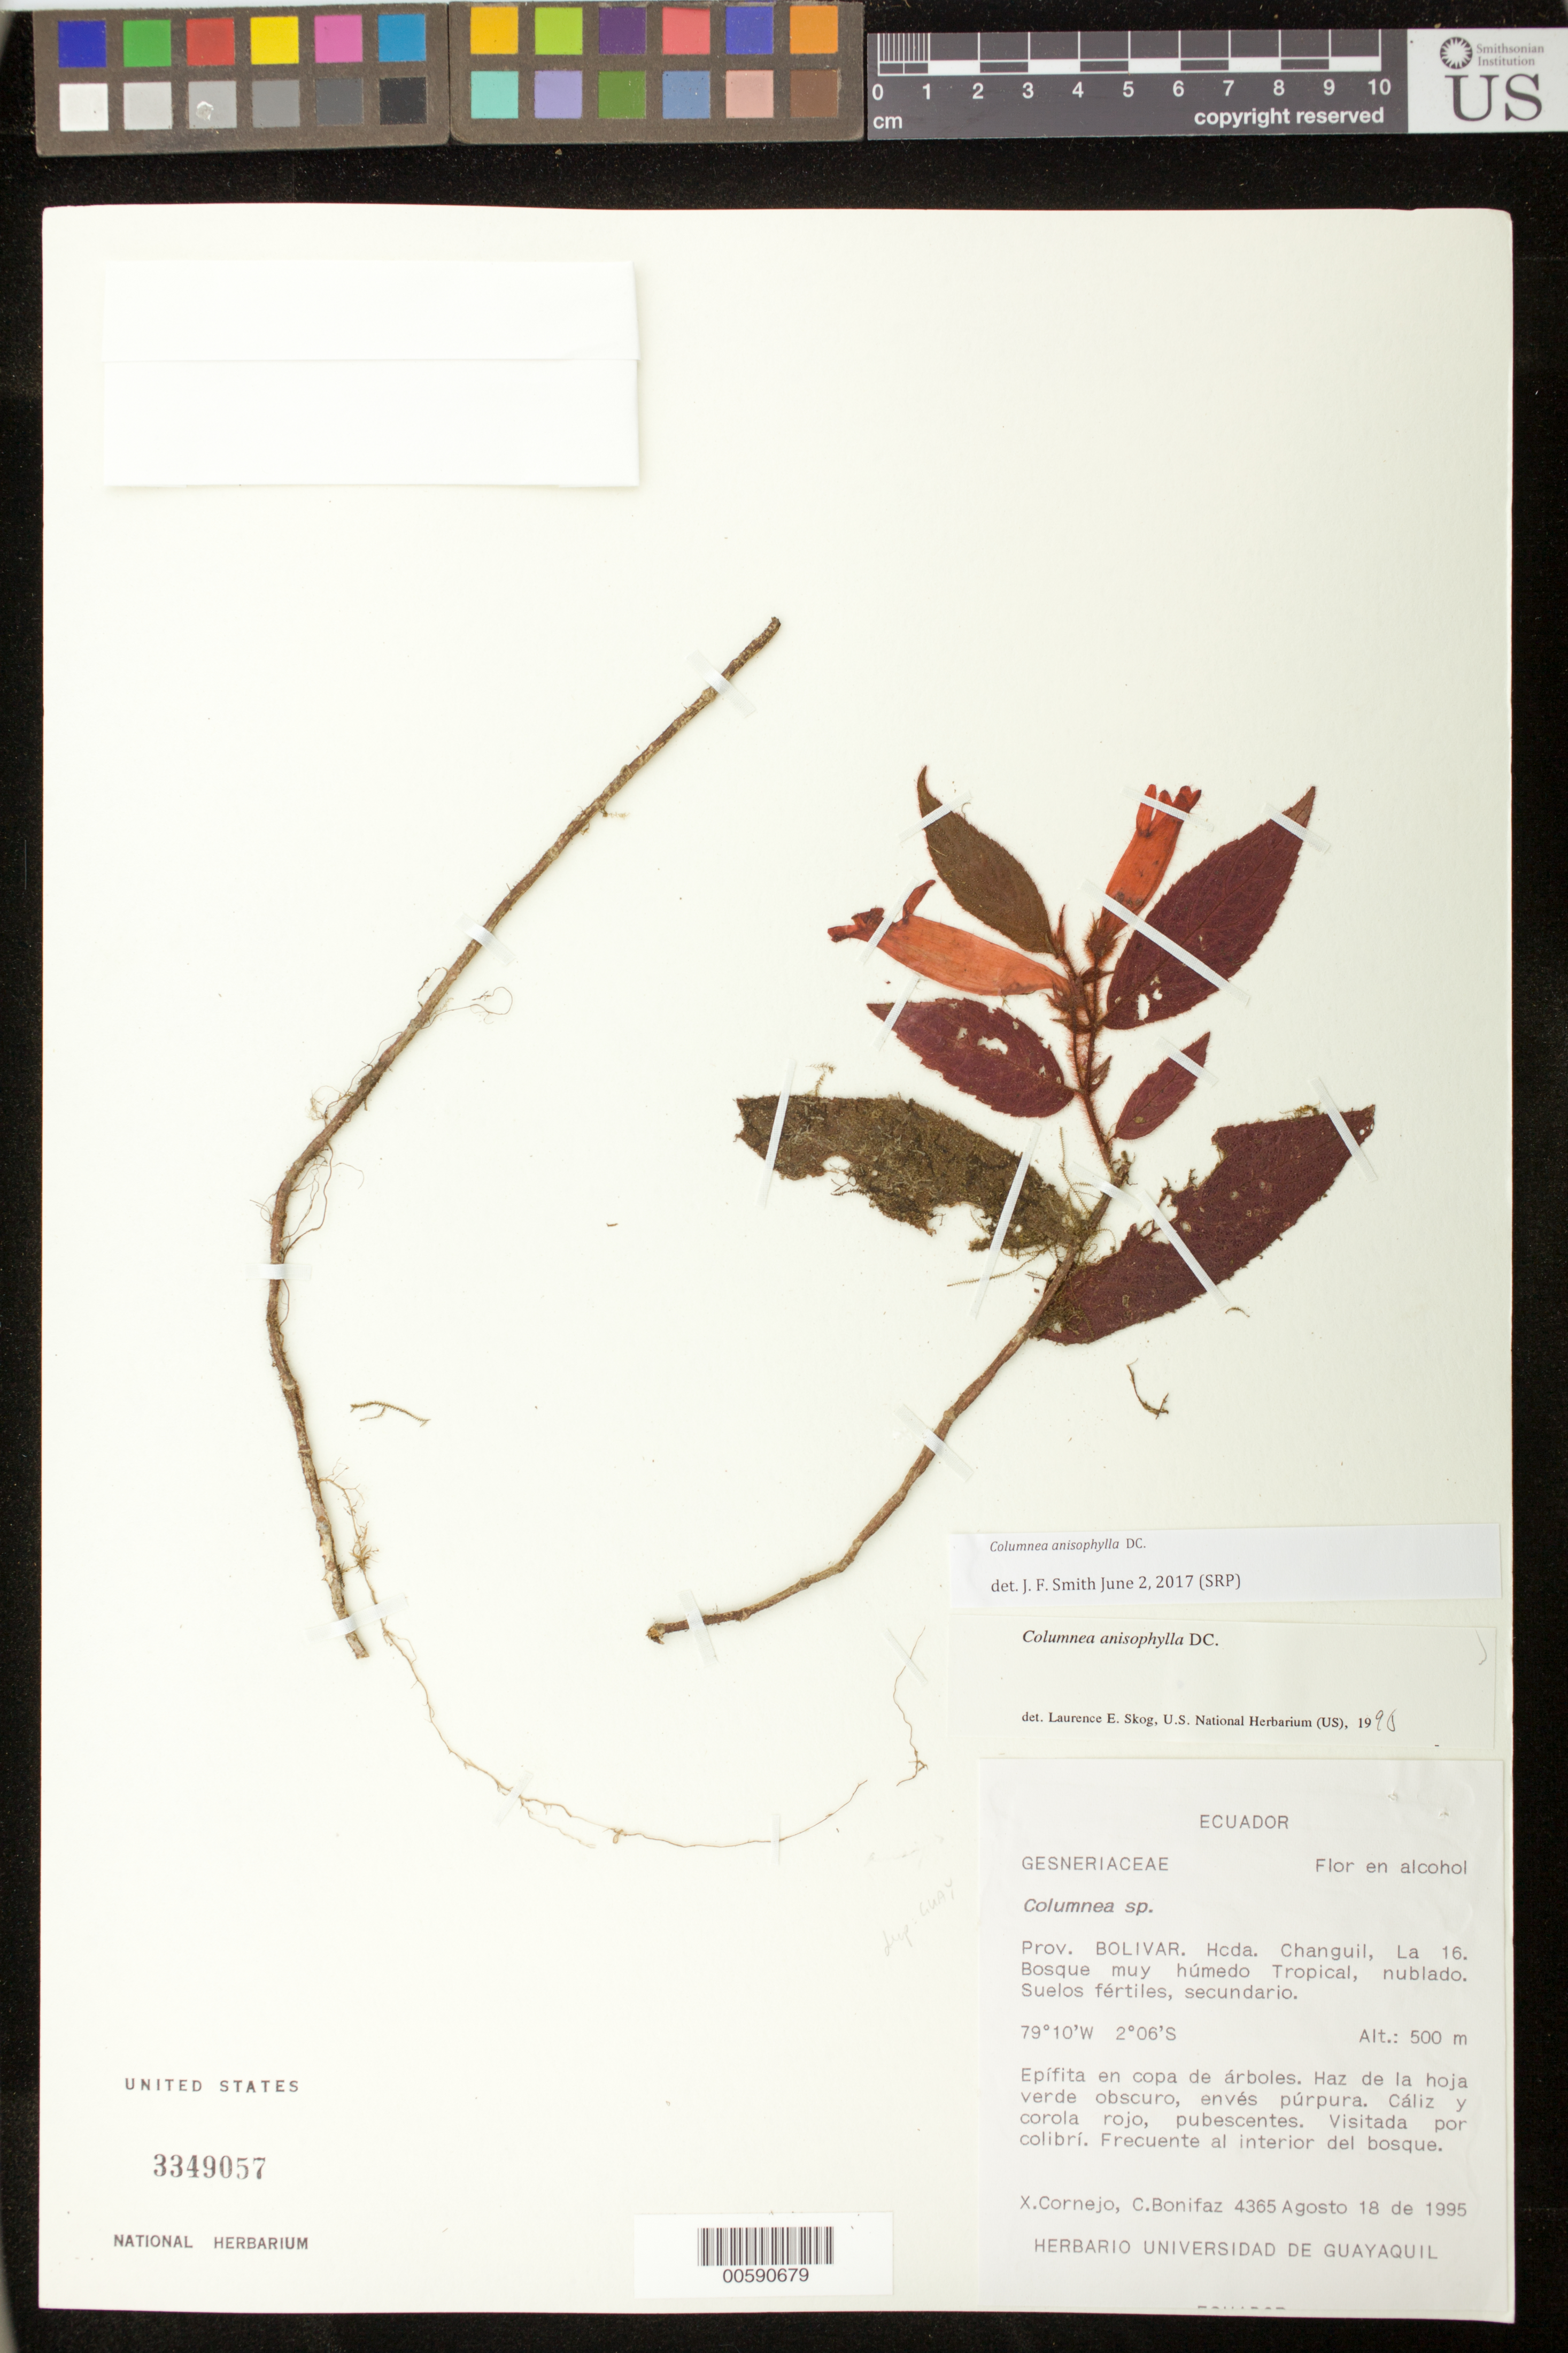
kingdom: Plantae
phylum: Tracheophyta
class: Magnoliopsida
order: Lamiales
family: Gesneriaceae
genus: Columnea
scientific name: Columnea anisophylla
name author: DC.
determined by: Smith, J. F.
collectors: X. F. Cornejo & C. Bonifaz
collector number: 4365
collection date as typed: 18 Aug 1995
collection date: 1995-08-18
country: Ecuador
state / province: Bolivar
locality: Hcda. Changuil, La 16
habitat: Bosque muy húmedo tropical, nublado; suelos fértiles, secundario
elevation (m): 500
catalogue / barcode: US 3349057